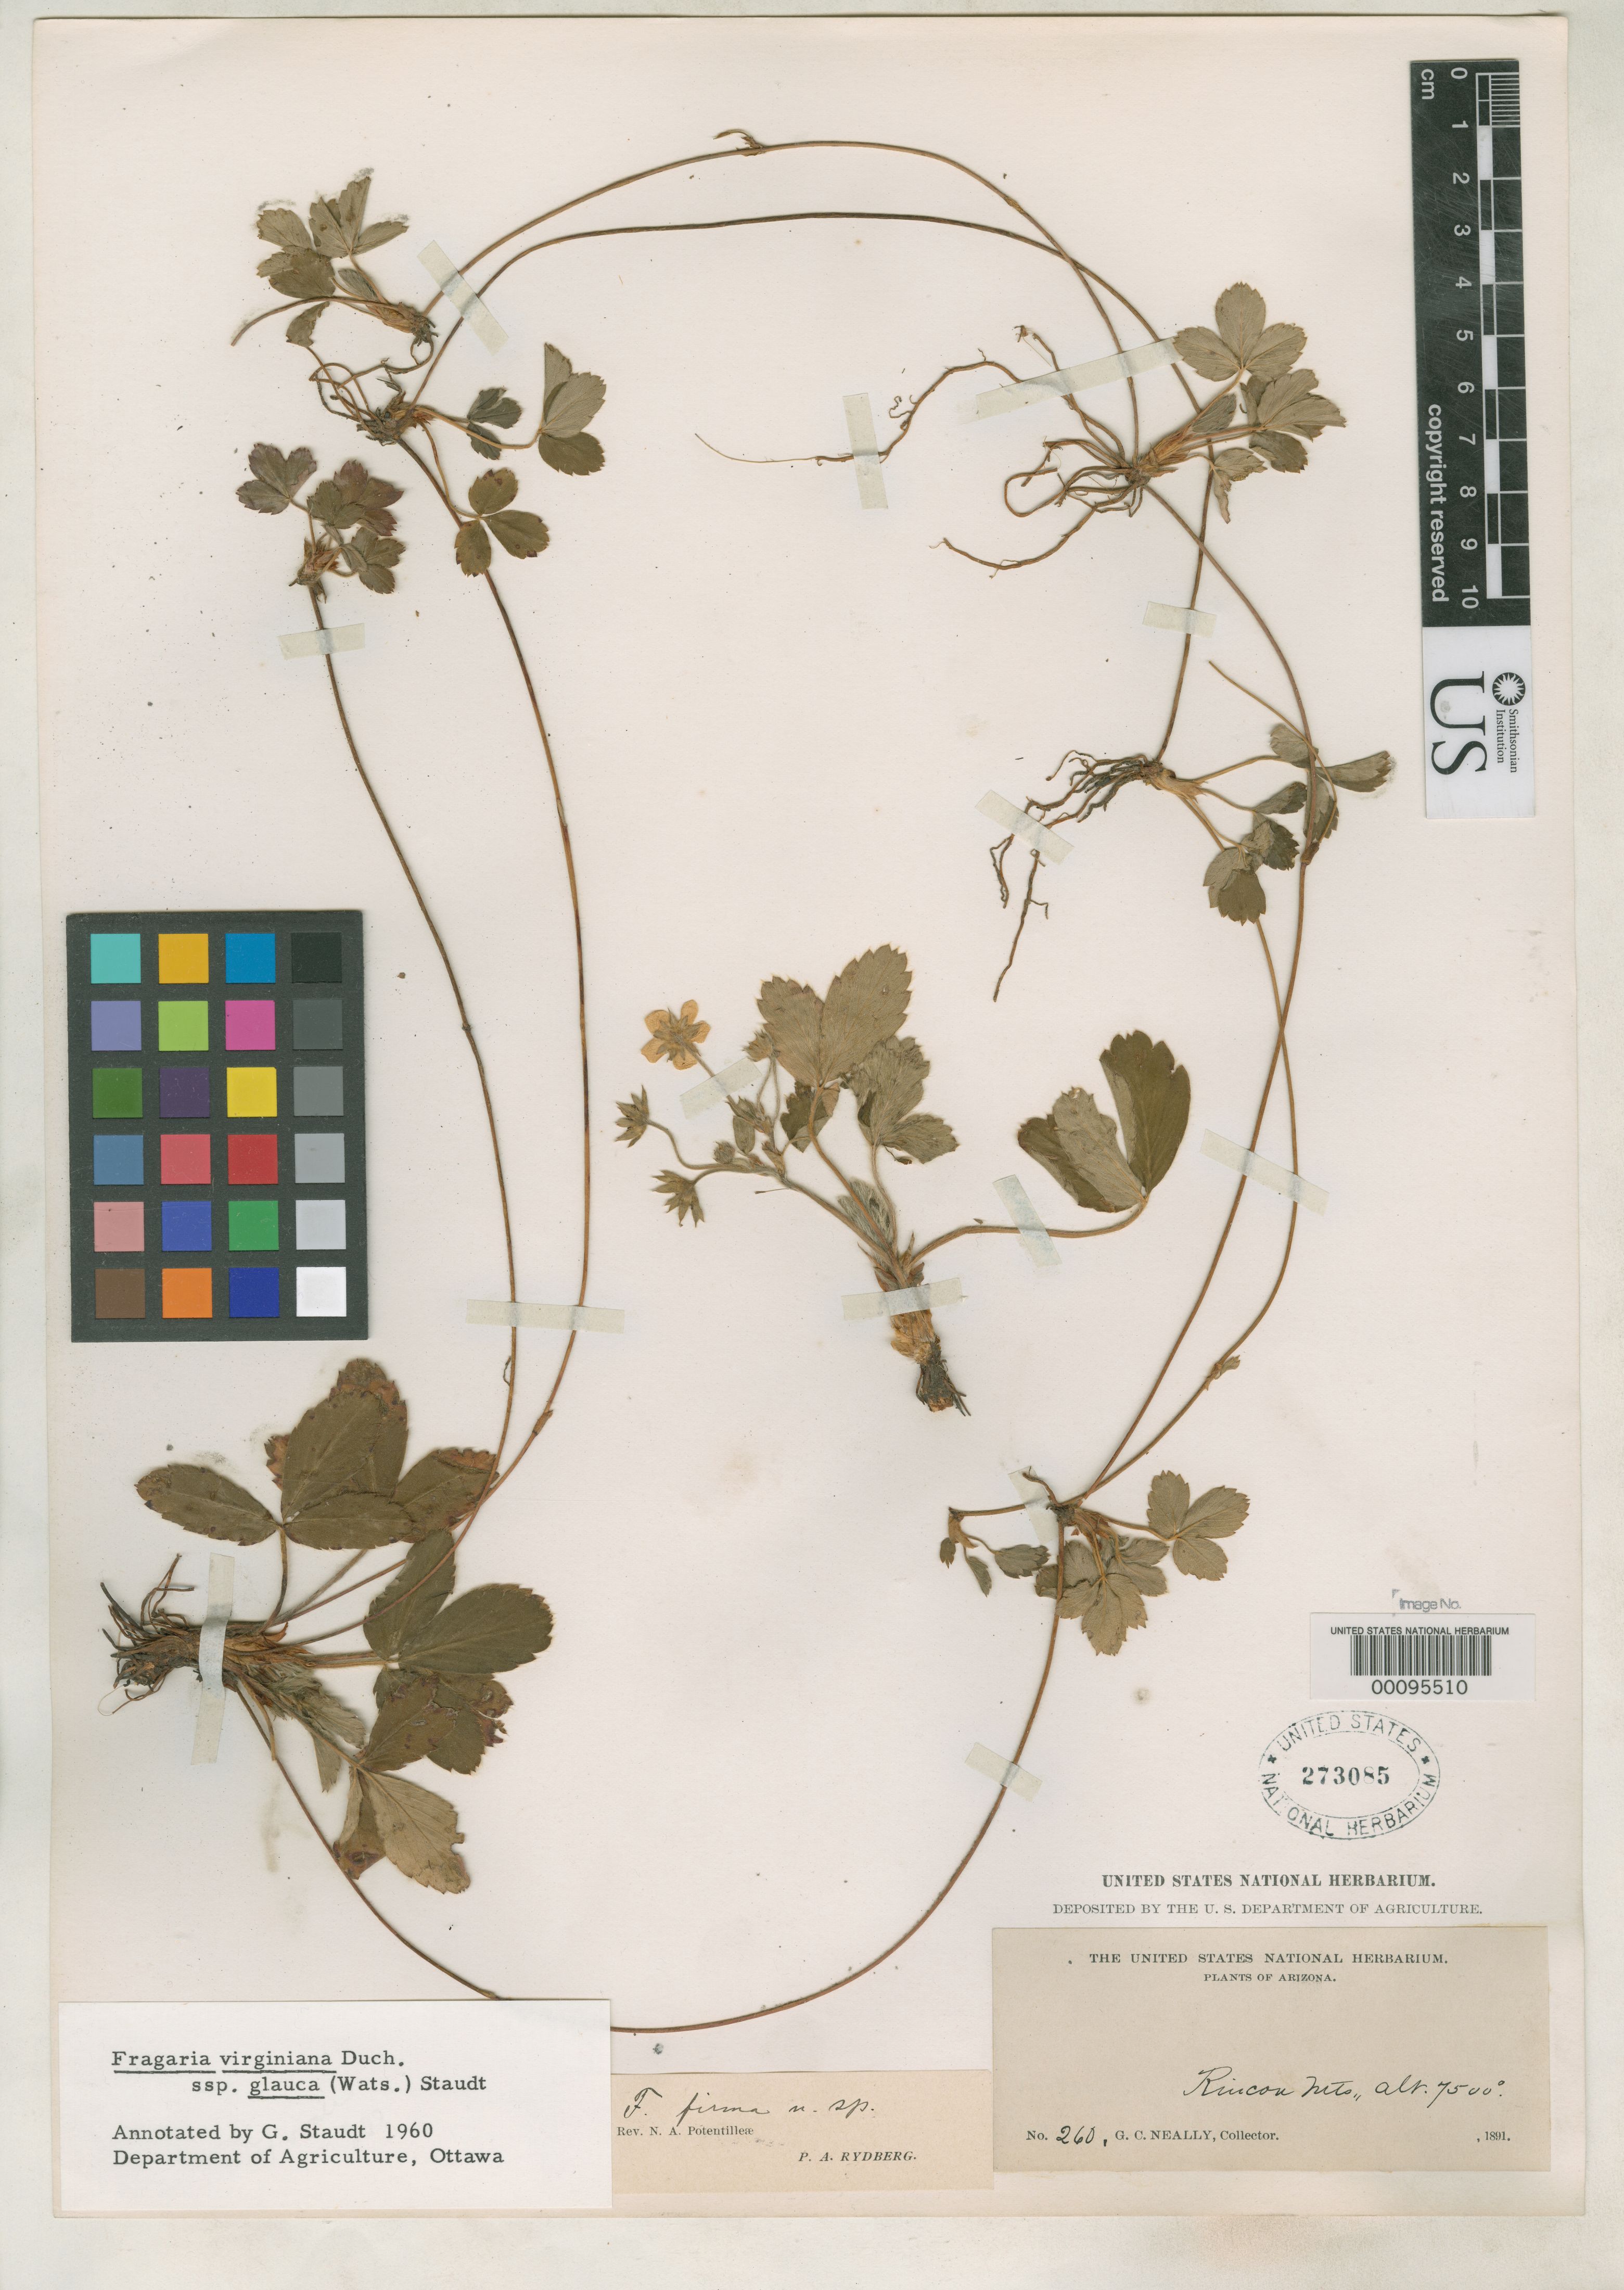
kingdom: Plantae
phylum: Tracheophyta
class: Magnoliopsida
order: Rosales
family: Rosaceae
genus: Fragaria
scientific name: Fragaria firma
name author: Rydb.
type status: Syntype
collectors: G. C. Nealley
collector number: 260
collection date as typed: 1891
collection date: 1891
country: United States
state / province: Arizona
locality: Rincon Mountains.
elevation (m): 2286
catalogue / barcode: US 273085